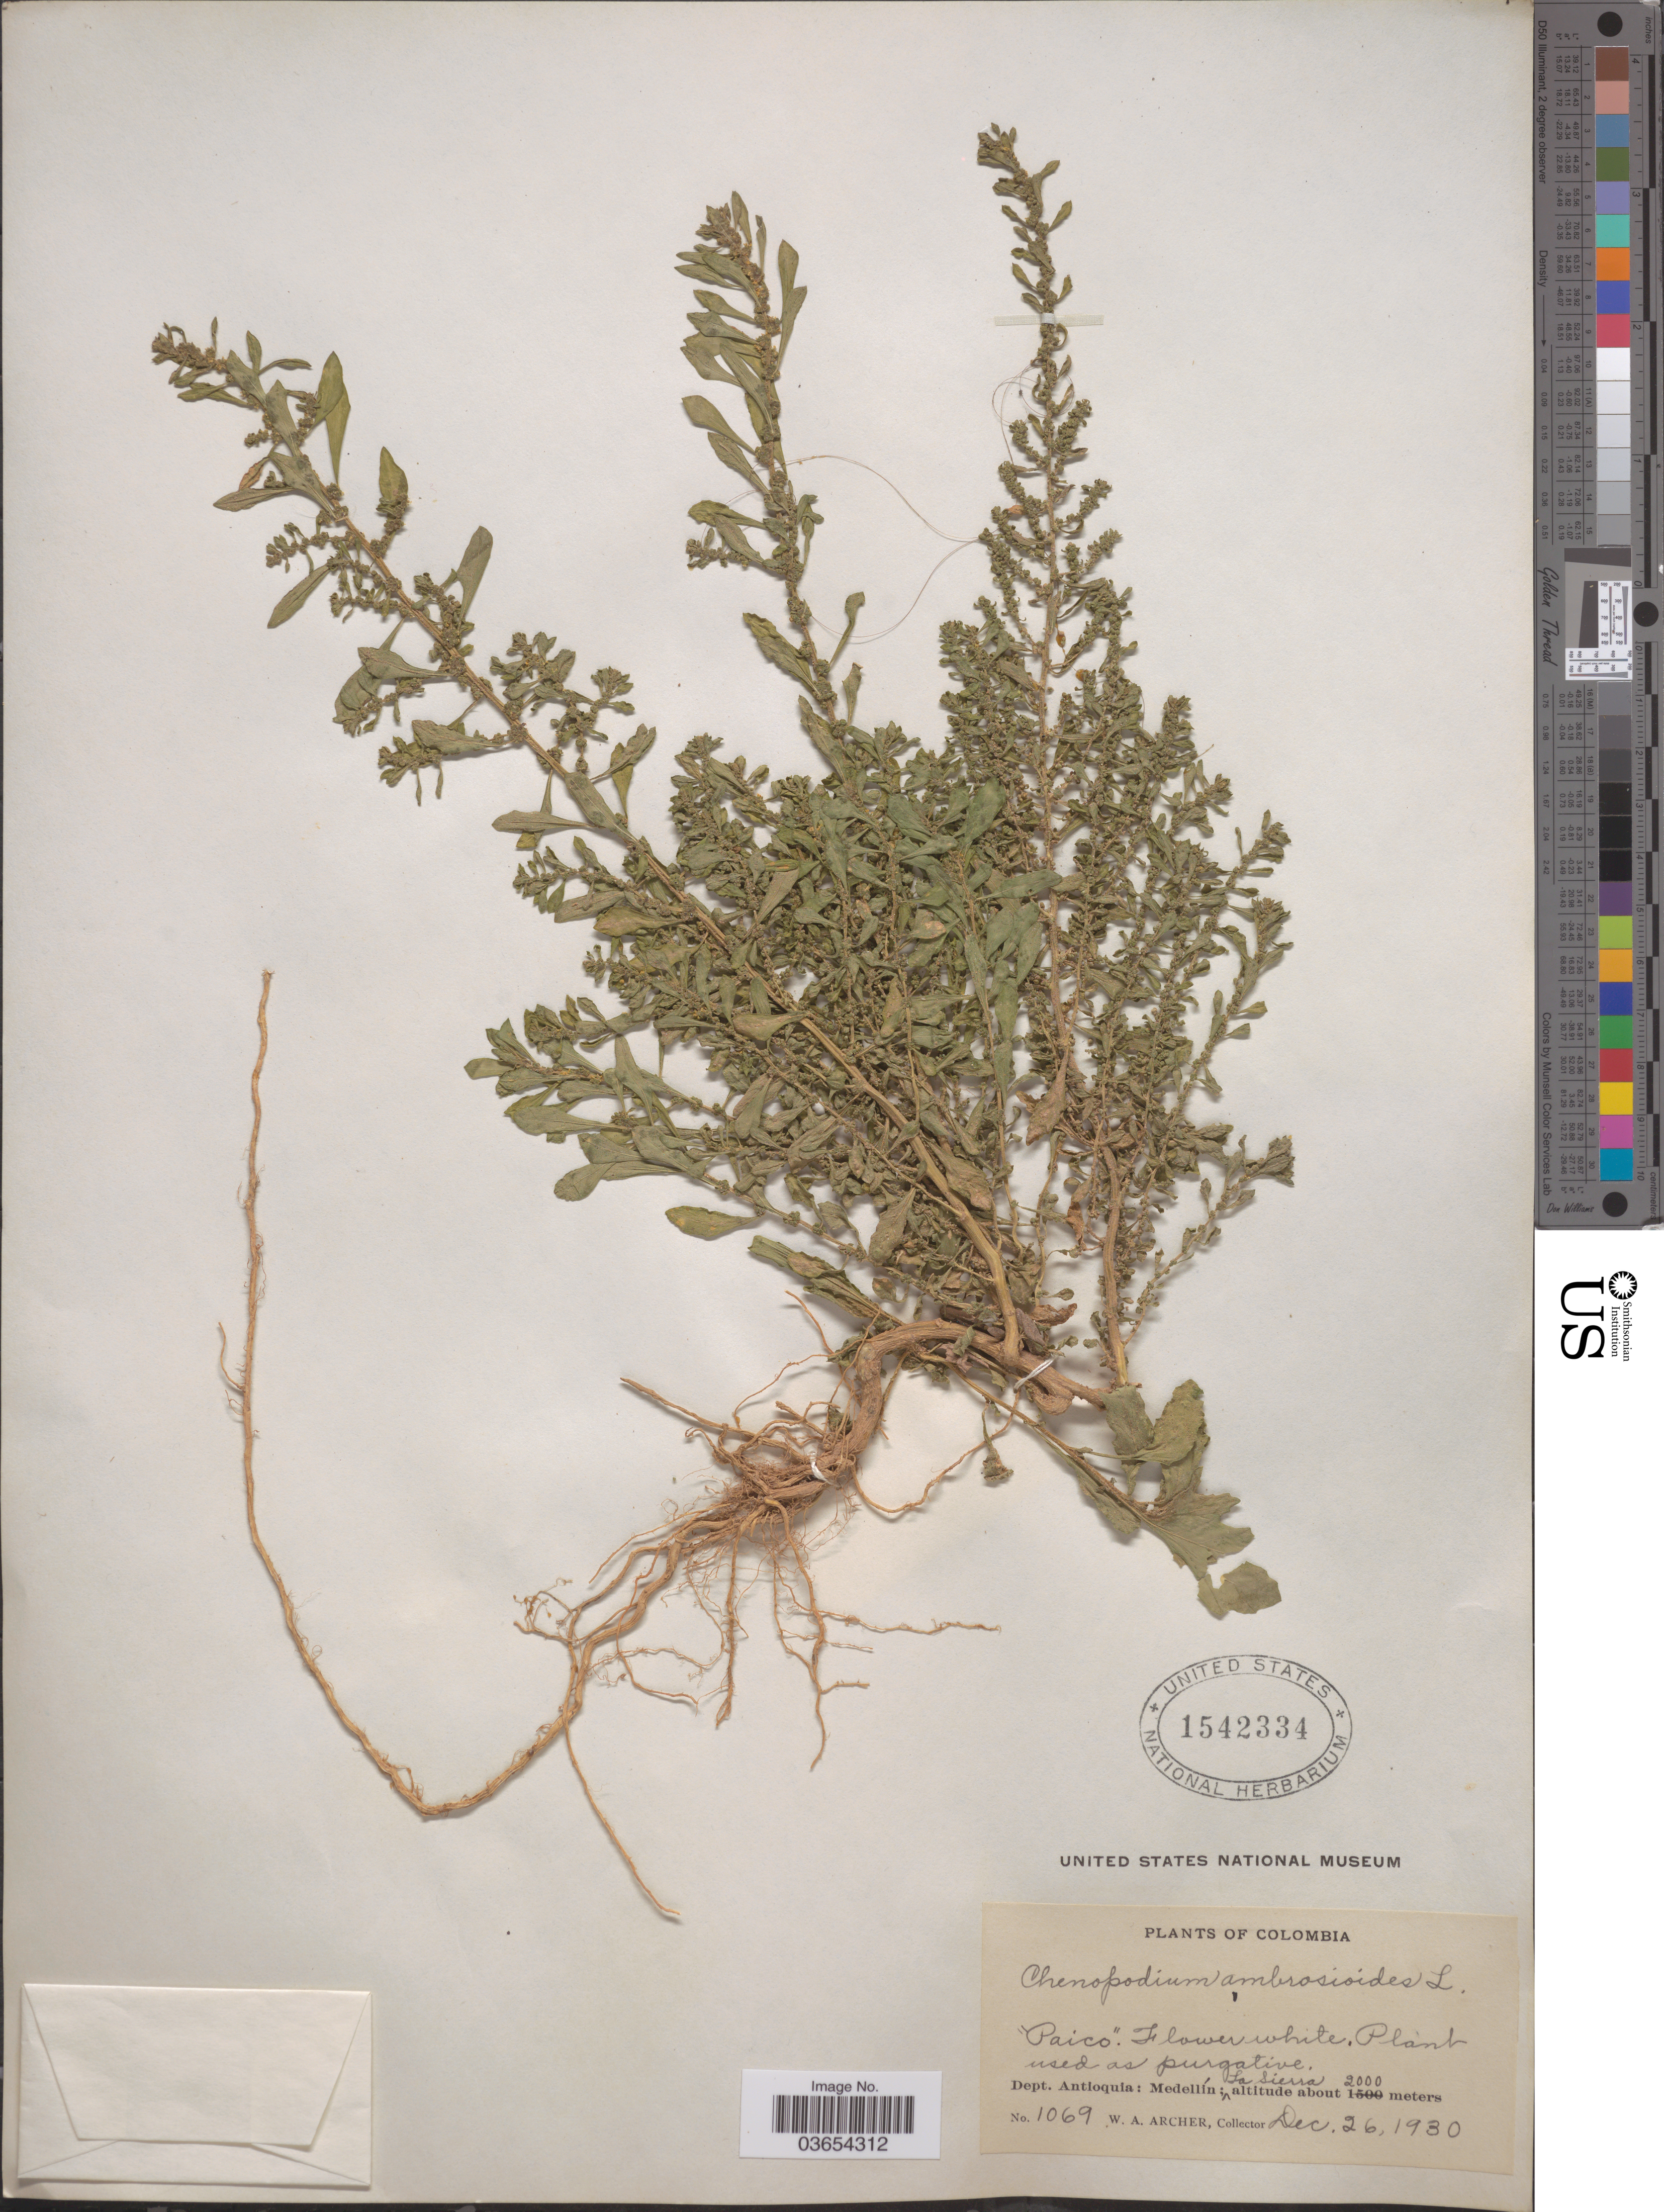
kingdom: Plantae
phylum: Tracheophyta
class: Magnoliopsida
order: Caryophyllales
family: Amaranthaceae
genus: Chenopodium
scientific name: Chenopodium ambrosioides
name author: L.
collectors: W. Archer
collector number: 1069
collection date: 1930-12-26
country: Colombia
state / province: Antioquia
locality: Dept. Antioquia: Medellín, La Sierra.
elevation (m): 2000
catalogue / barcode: US 1542334